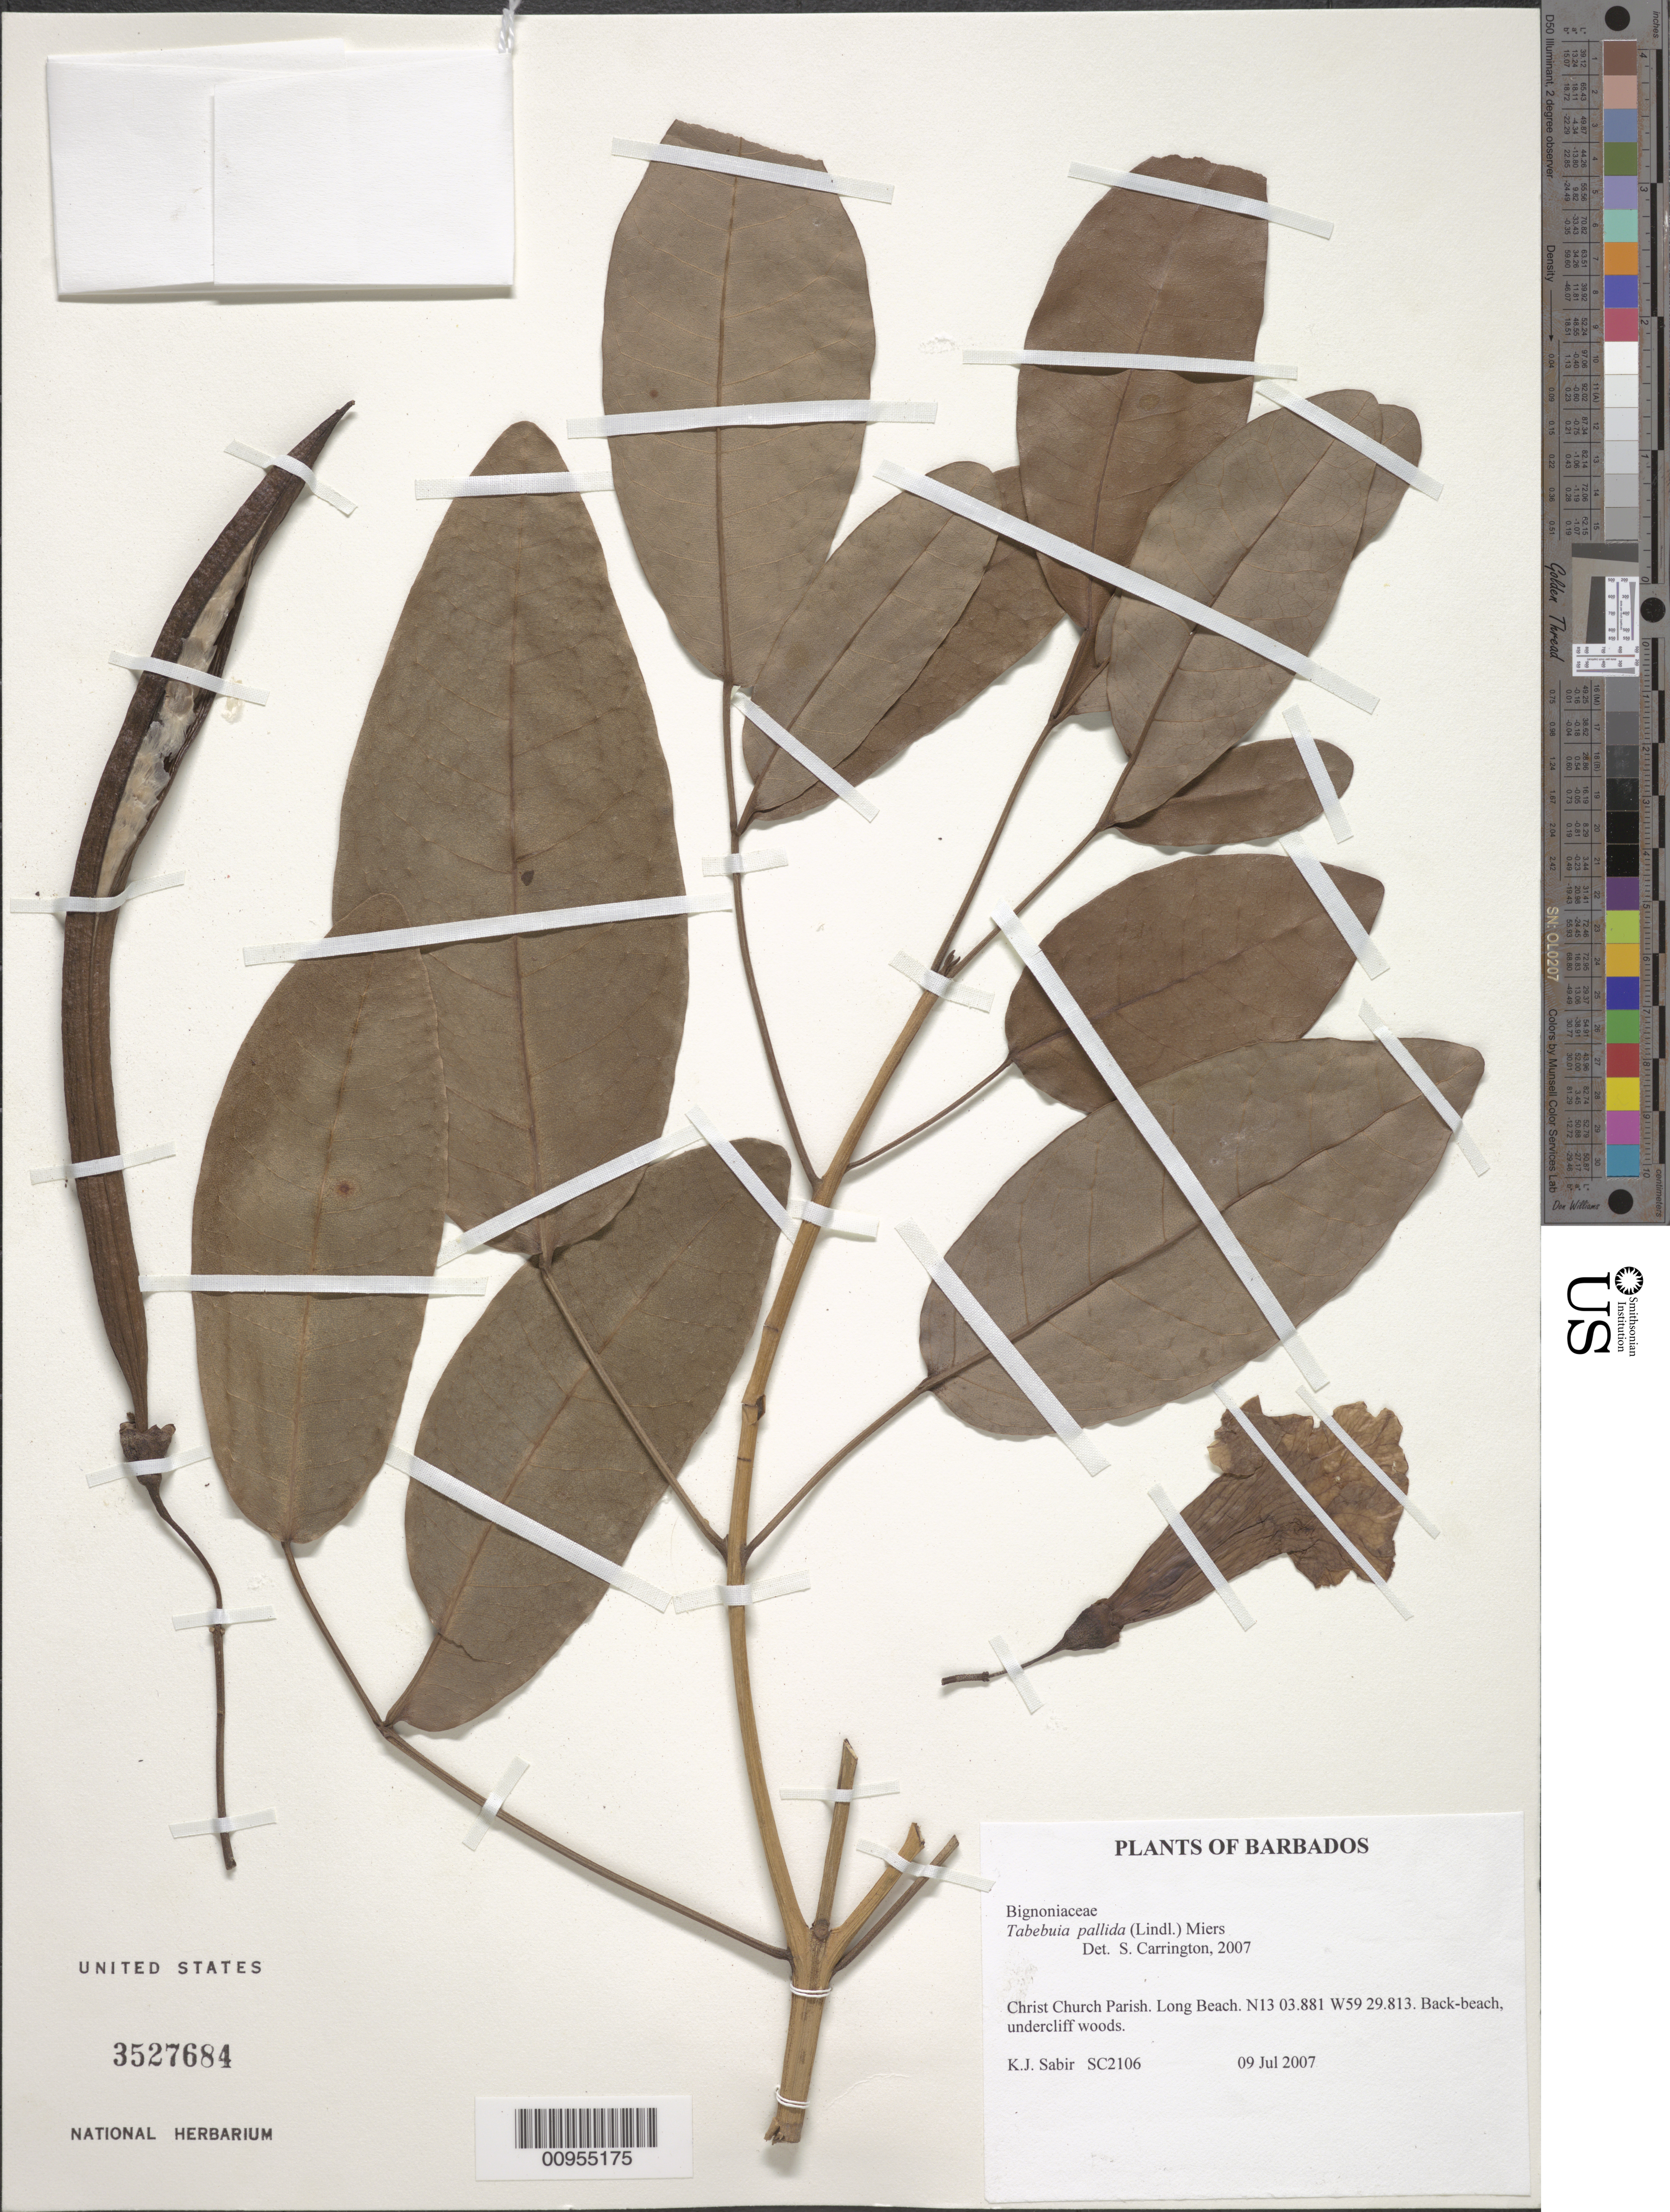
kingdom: Plantae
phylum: Tracheophyta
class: Magnoliopsida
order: Lamiales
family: Bignoniaceae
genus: Tabebuia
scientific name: Tabebuia pallida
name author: (Lindl.) Miers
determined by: Carrington, C. M. S.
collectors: K. Sabir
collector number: SC 2106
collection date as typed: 09 Jul 2007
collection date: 2007-07-09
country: Barbados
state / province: Christ Church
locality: Long Beach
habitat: back-beach, undercliff woods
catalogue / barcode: US 3527684